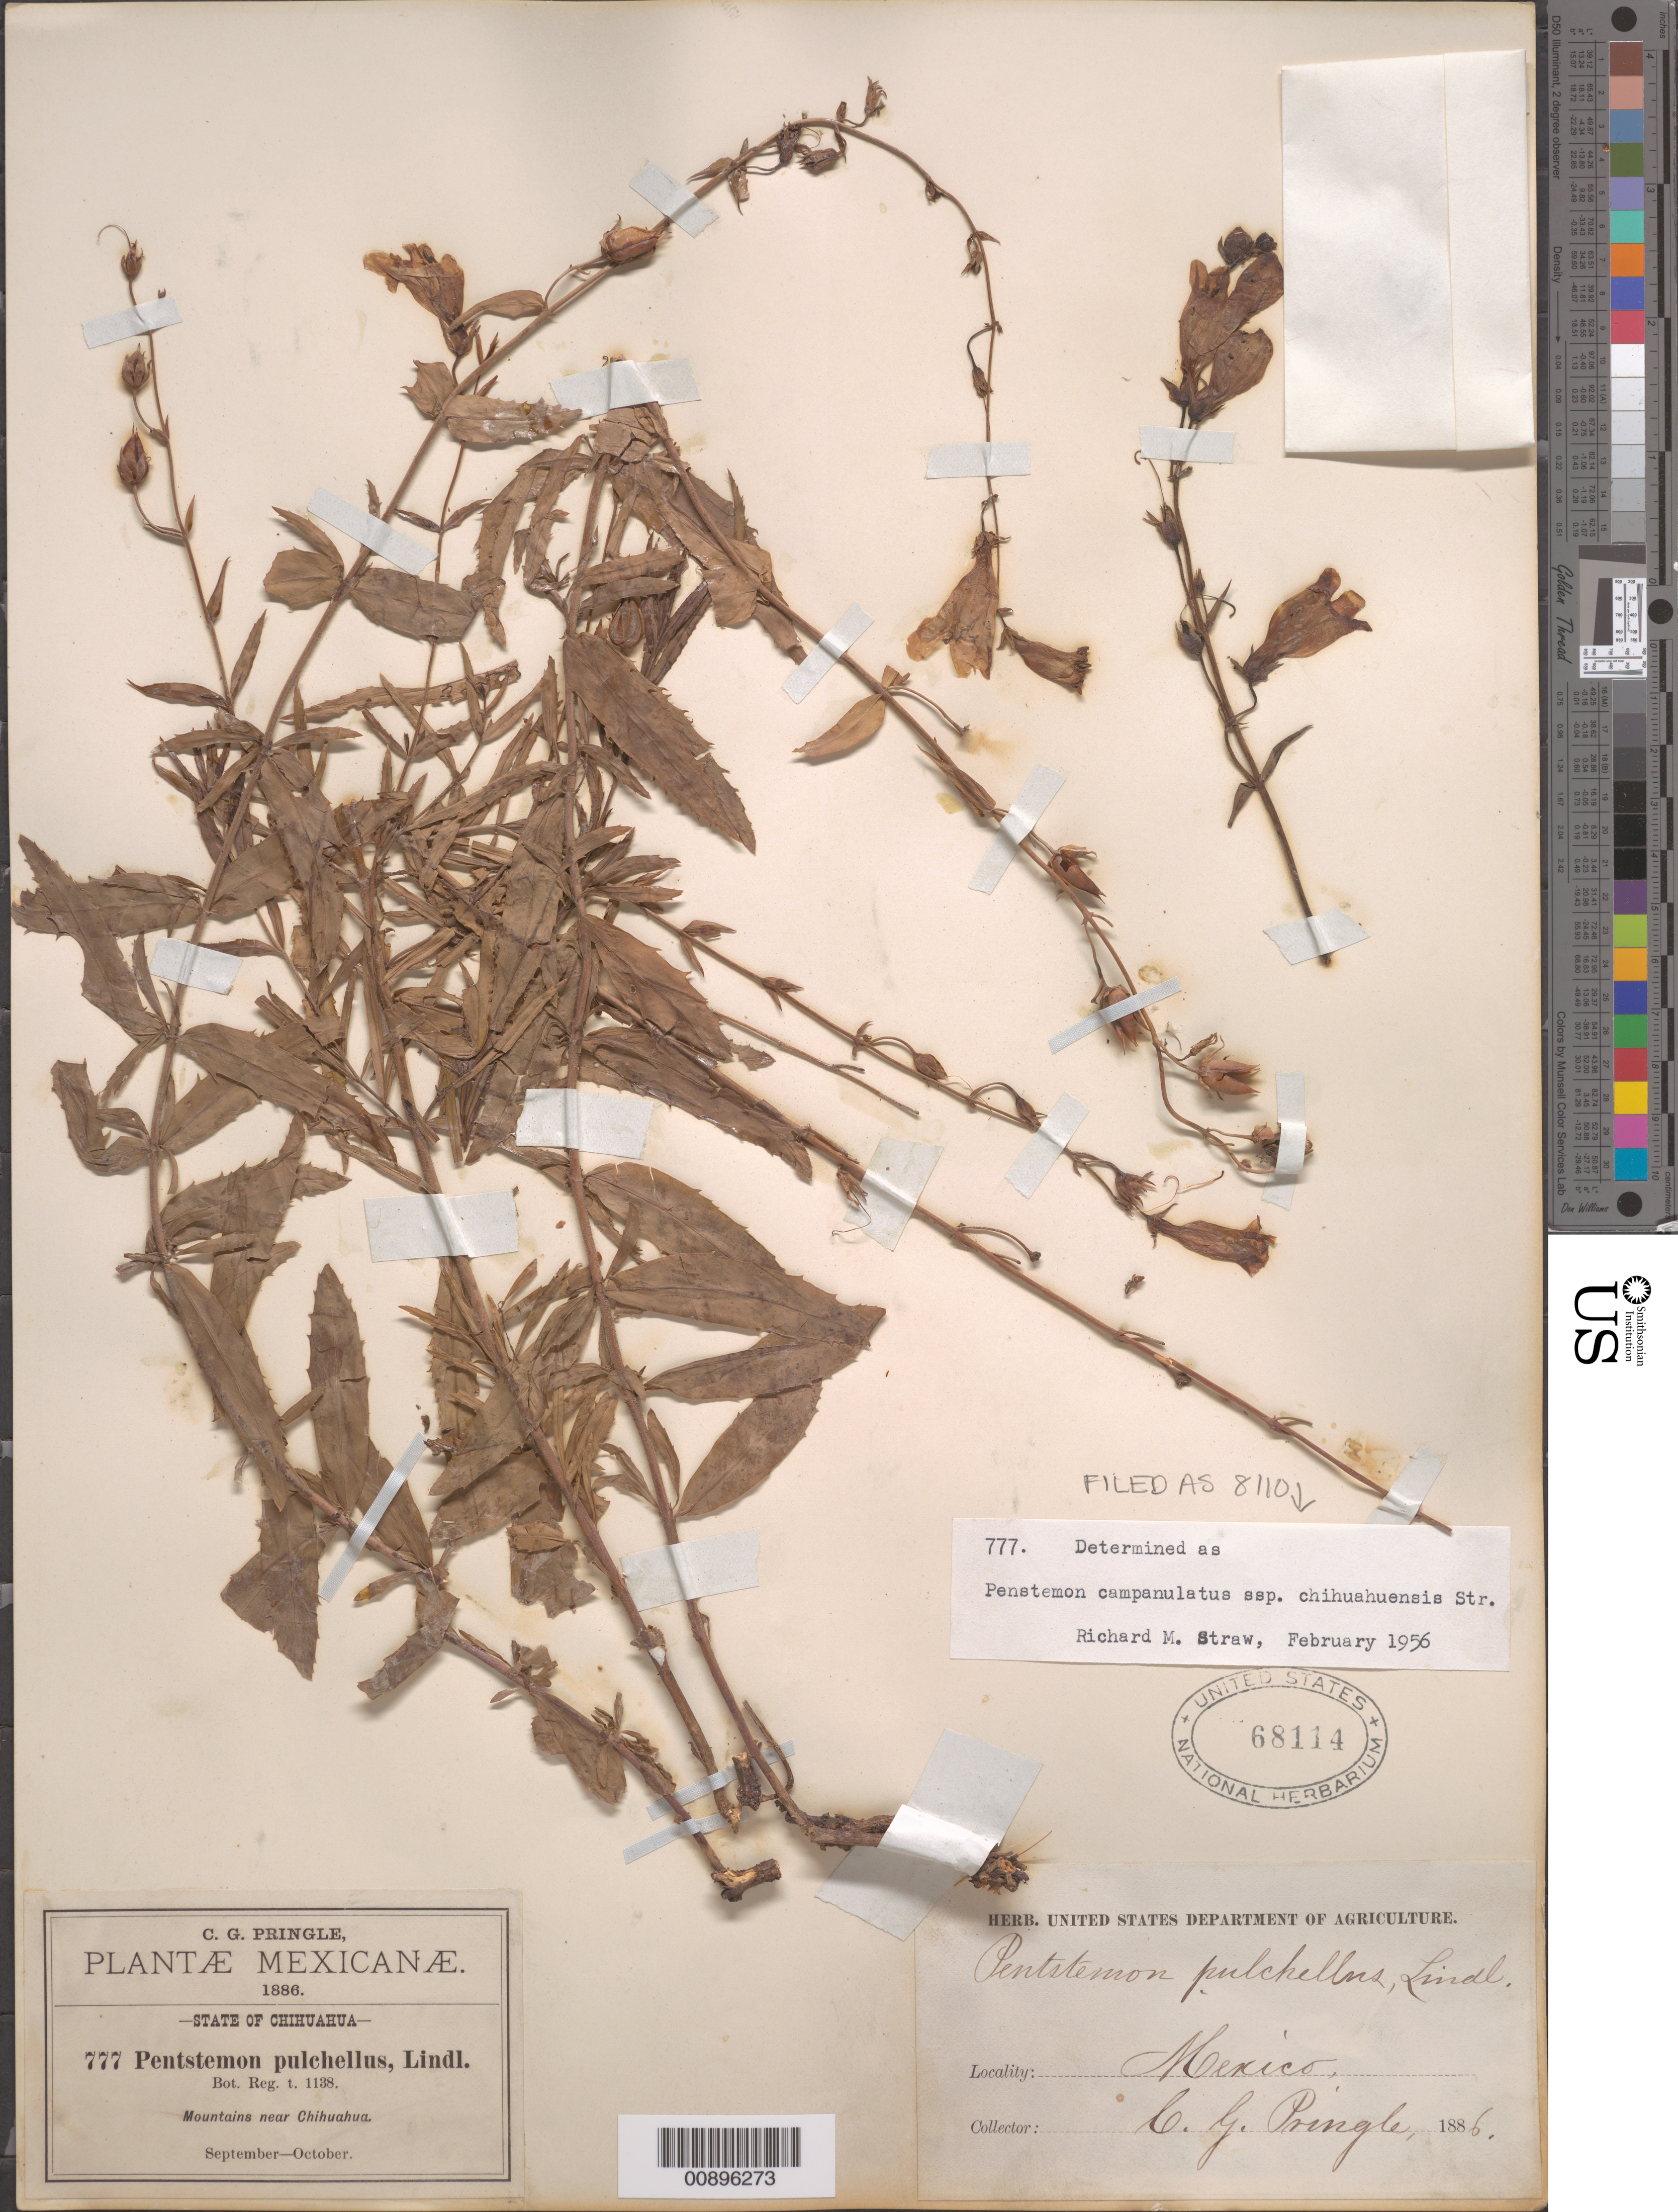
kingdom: Plantae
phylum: Tracheophyta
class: Magnoliopsida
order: Lamiales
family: Plantaginaceae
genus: Penstemon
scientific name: Penstemon campanulatus subsp. chihuahuensis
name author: Straw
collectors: C. G. Pringle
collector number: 777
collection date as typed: Sep 1886 to -- Oct 1886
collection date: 1886-09/1886-10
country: Mexico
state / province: Chihuahua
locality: Near Chihuahua.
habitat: Mountains.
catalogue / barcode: US 68114